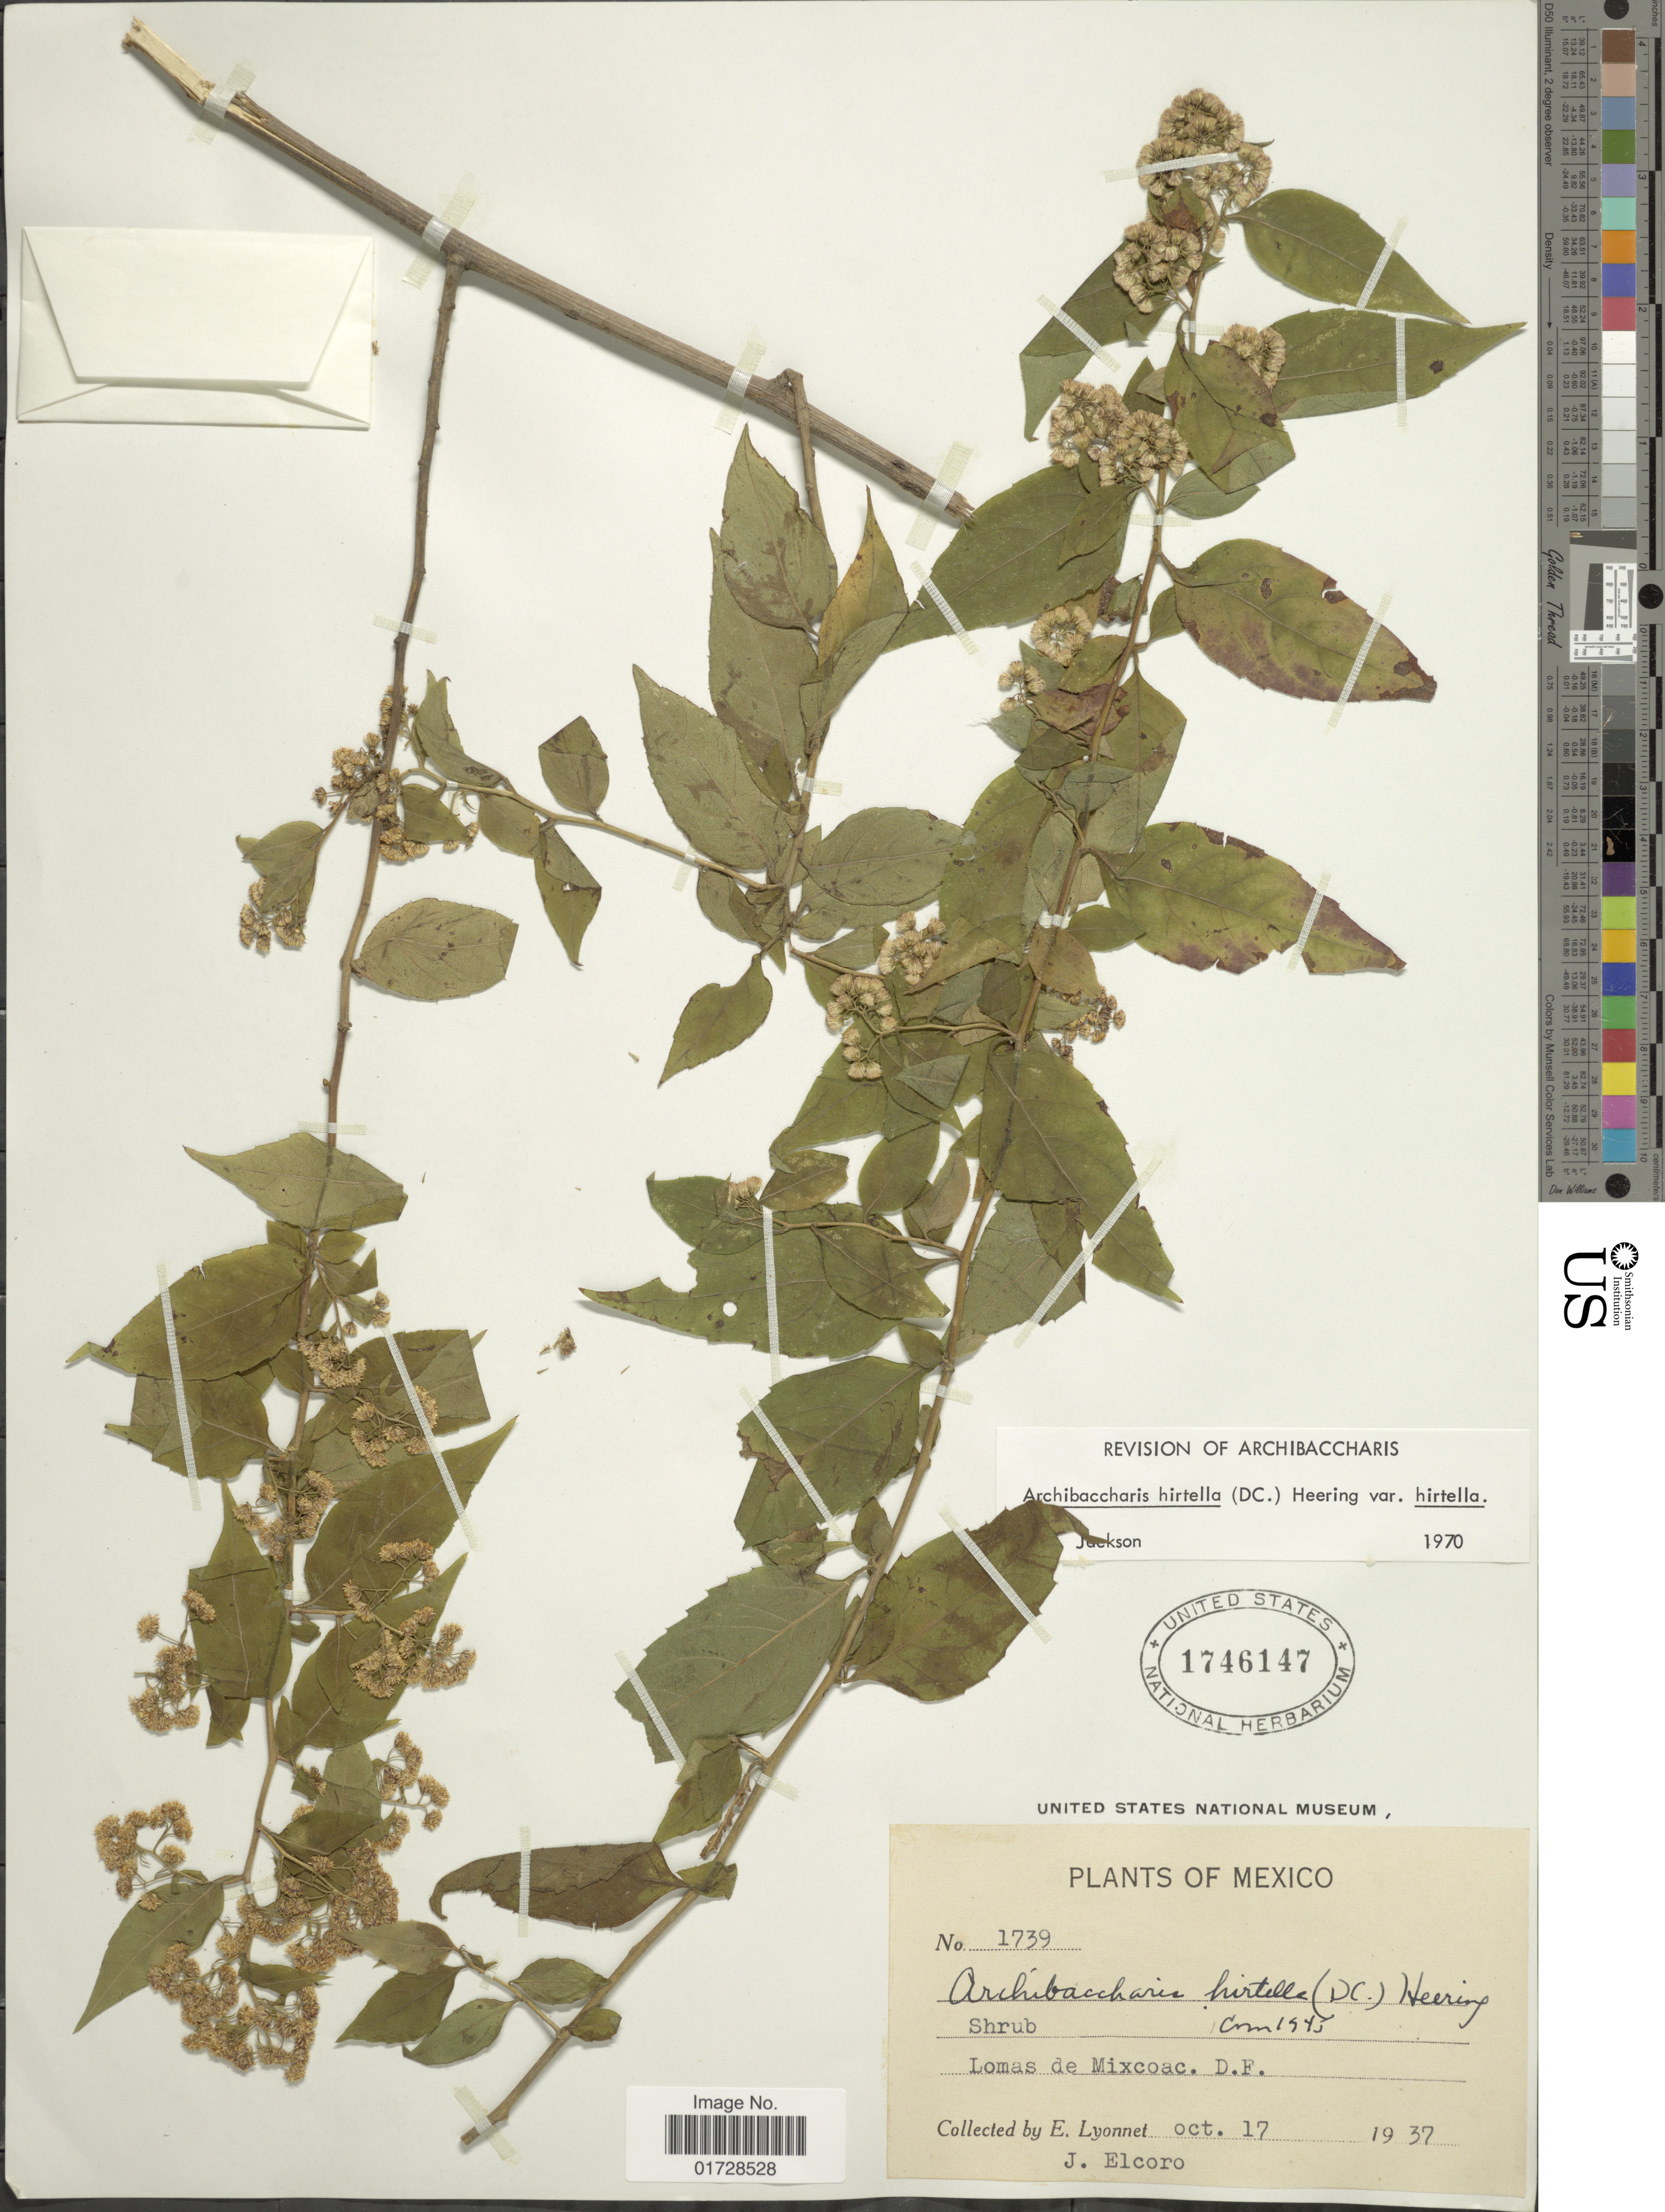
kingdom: Plantae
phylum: Tracheophyta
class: Magnoliopsida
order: Asterales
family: Asteraceae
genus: Archibaccharis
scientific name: Archibaccharis hirtella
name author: (DC.) Heering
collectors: E. Lyonnet & J. Elcoro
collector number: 1739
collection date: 1937-10-17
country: Mexico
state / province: Distrito Federal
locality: Lomas de Mixcoac, D. F.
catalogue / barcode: US 1746147